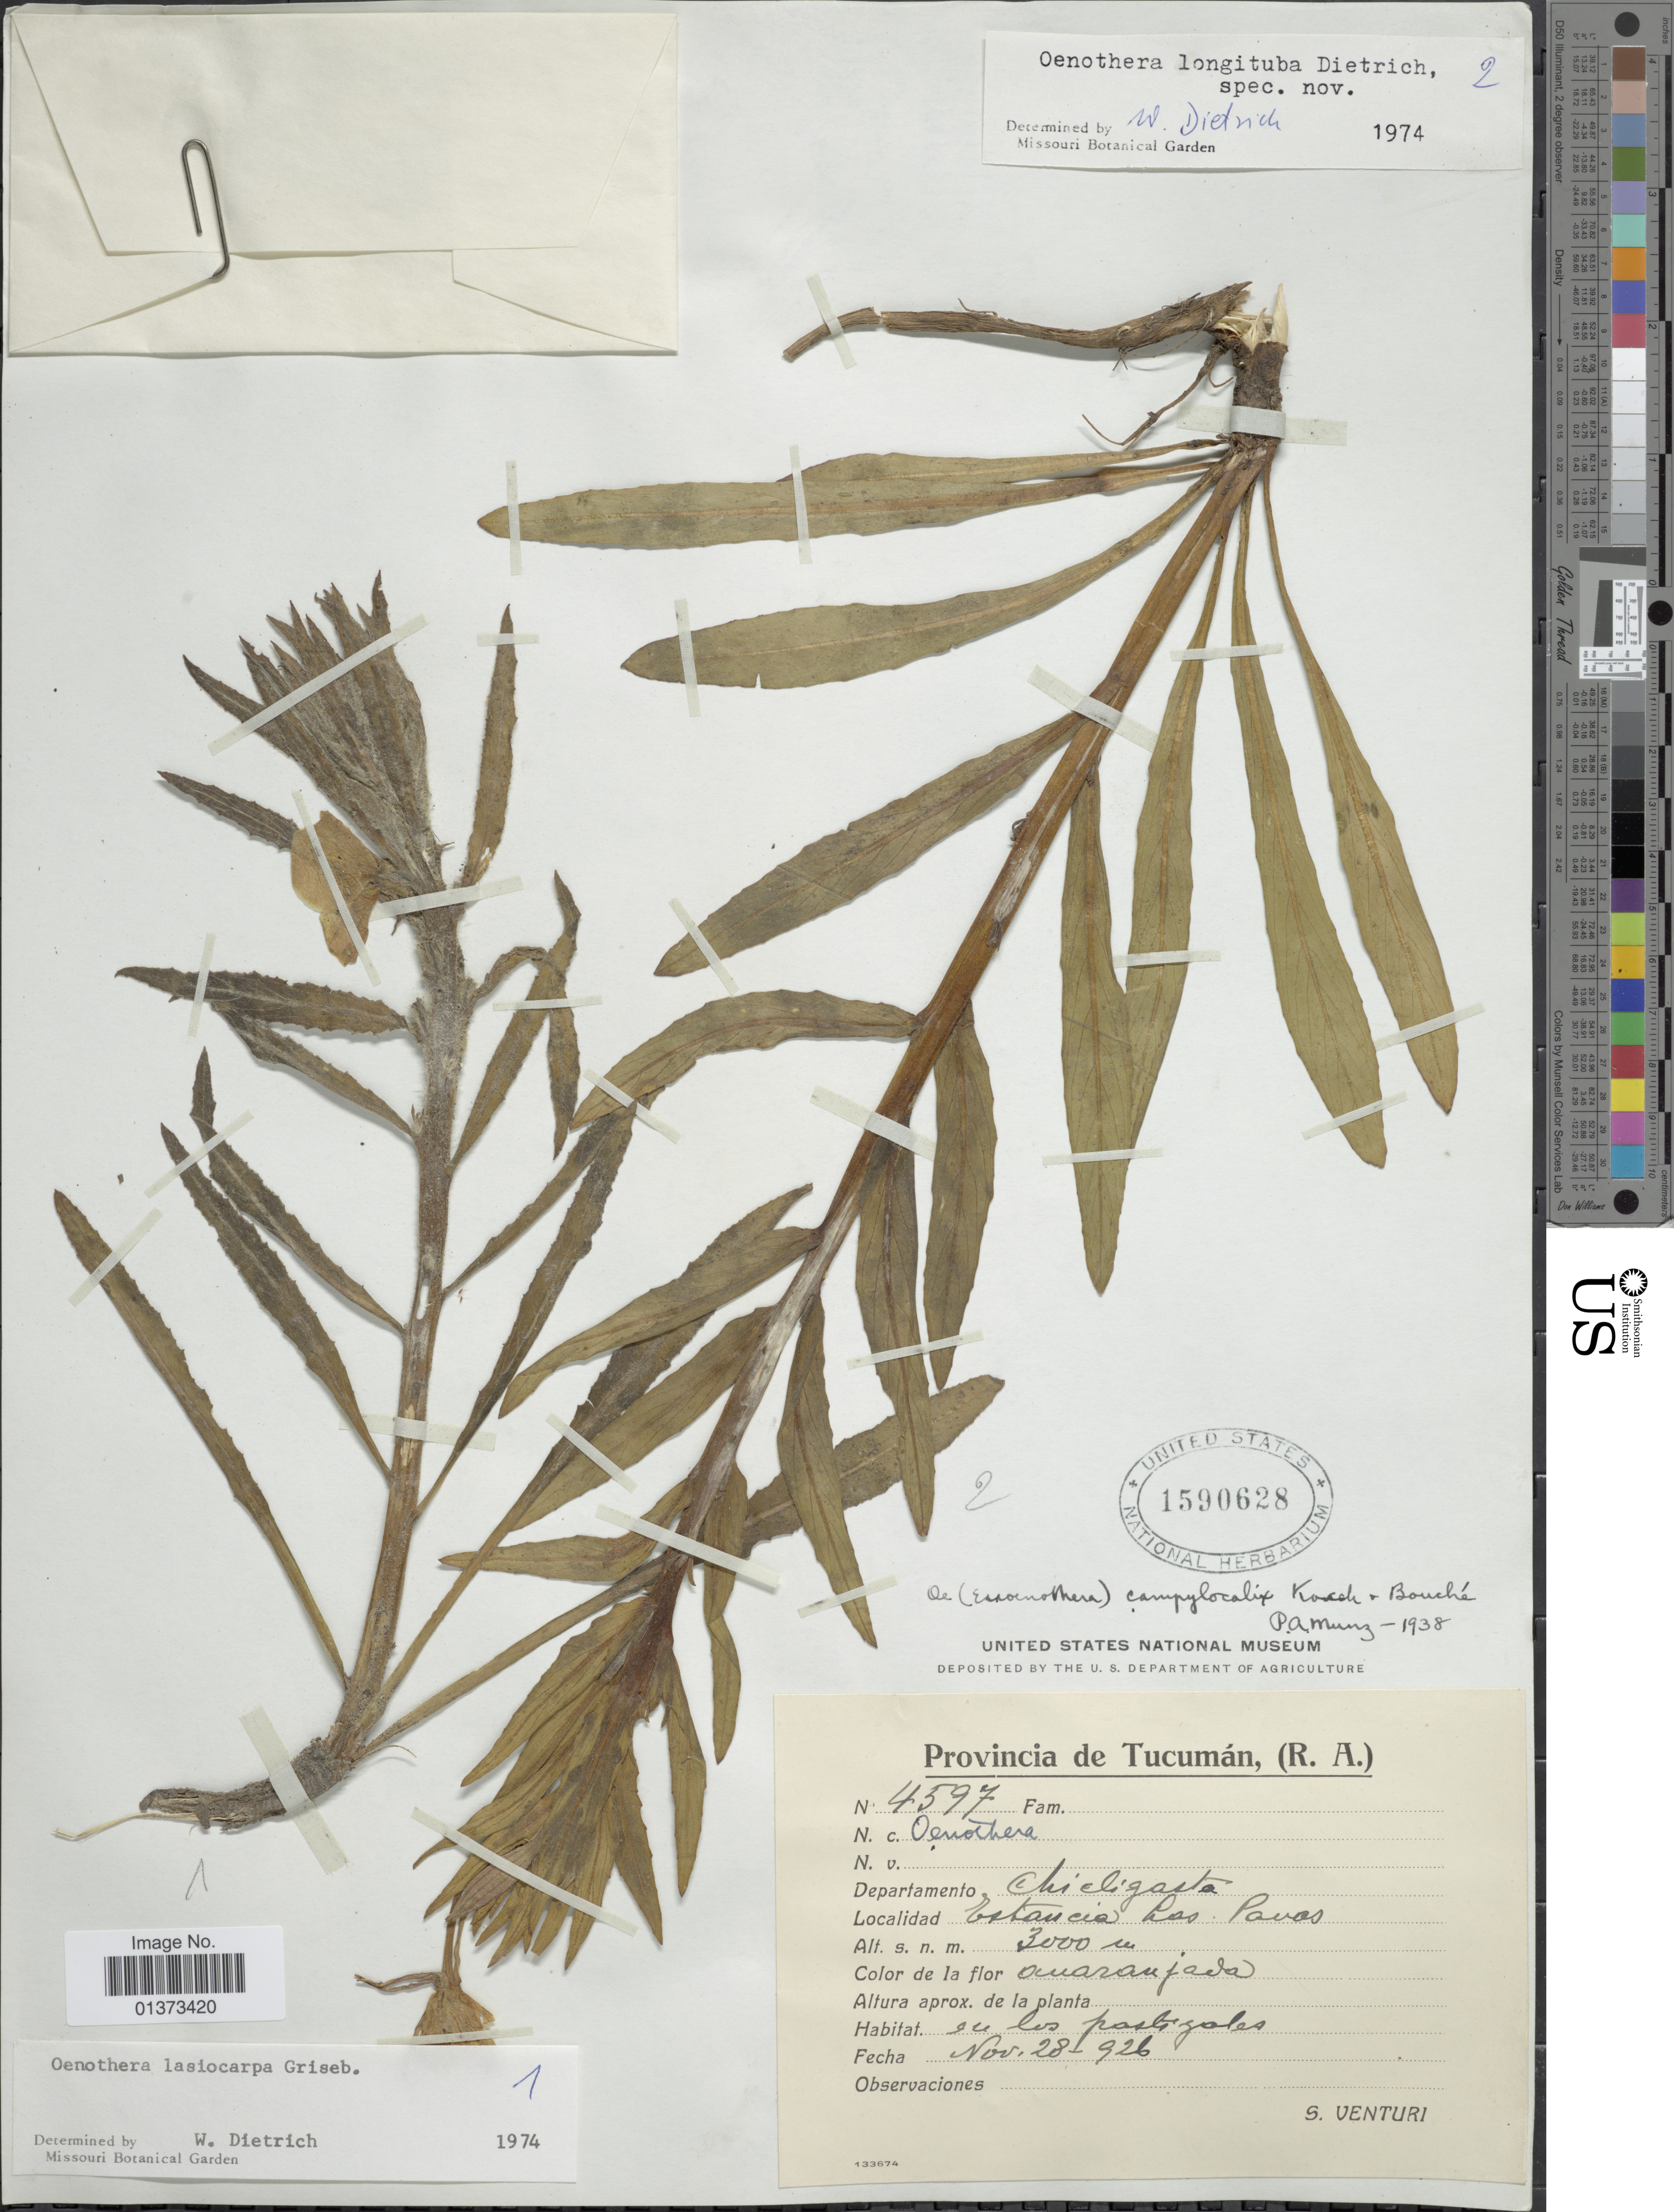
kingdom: Plantae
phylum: Tracheophyta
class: Magnoliopsida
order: Myrtales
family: Onagraceae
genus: Oenothera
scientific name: Oenothera lasiocarpa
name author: Griseb.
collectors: S. Venturi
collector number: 4597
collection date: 1926-11-28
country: Argentina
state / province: Tucuman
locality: Departamento Chicligasta, Estancia Las Pavas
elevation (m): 3000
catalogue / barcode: US 1590628